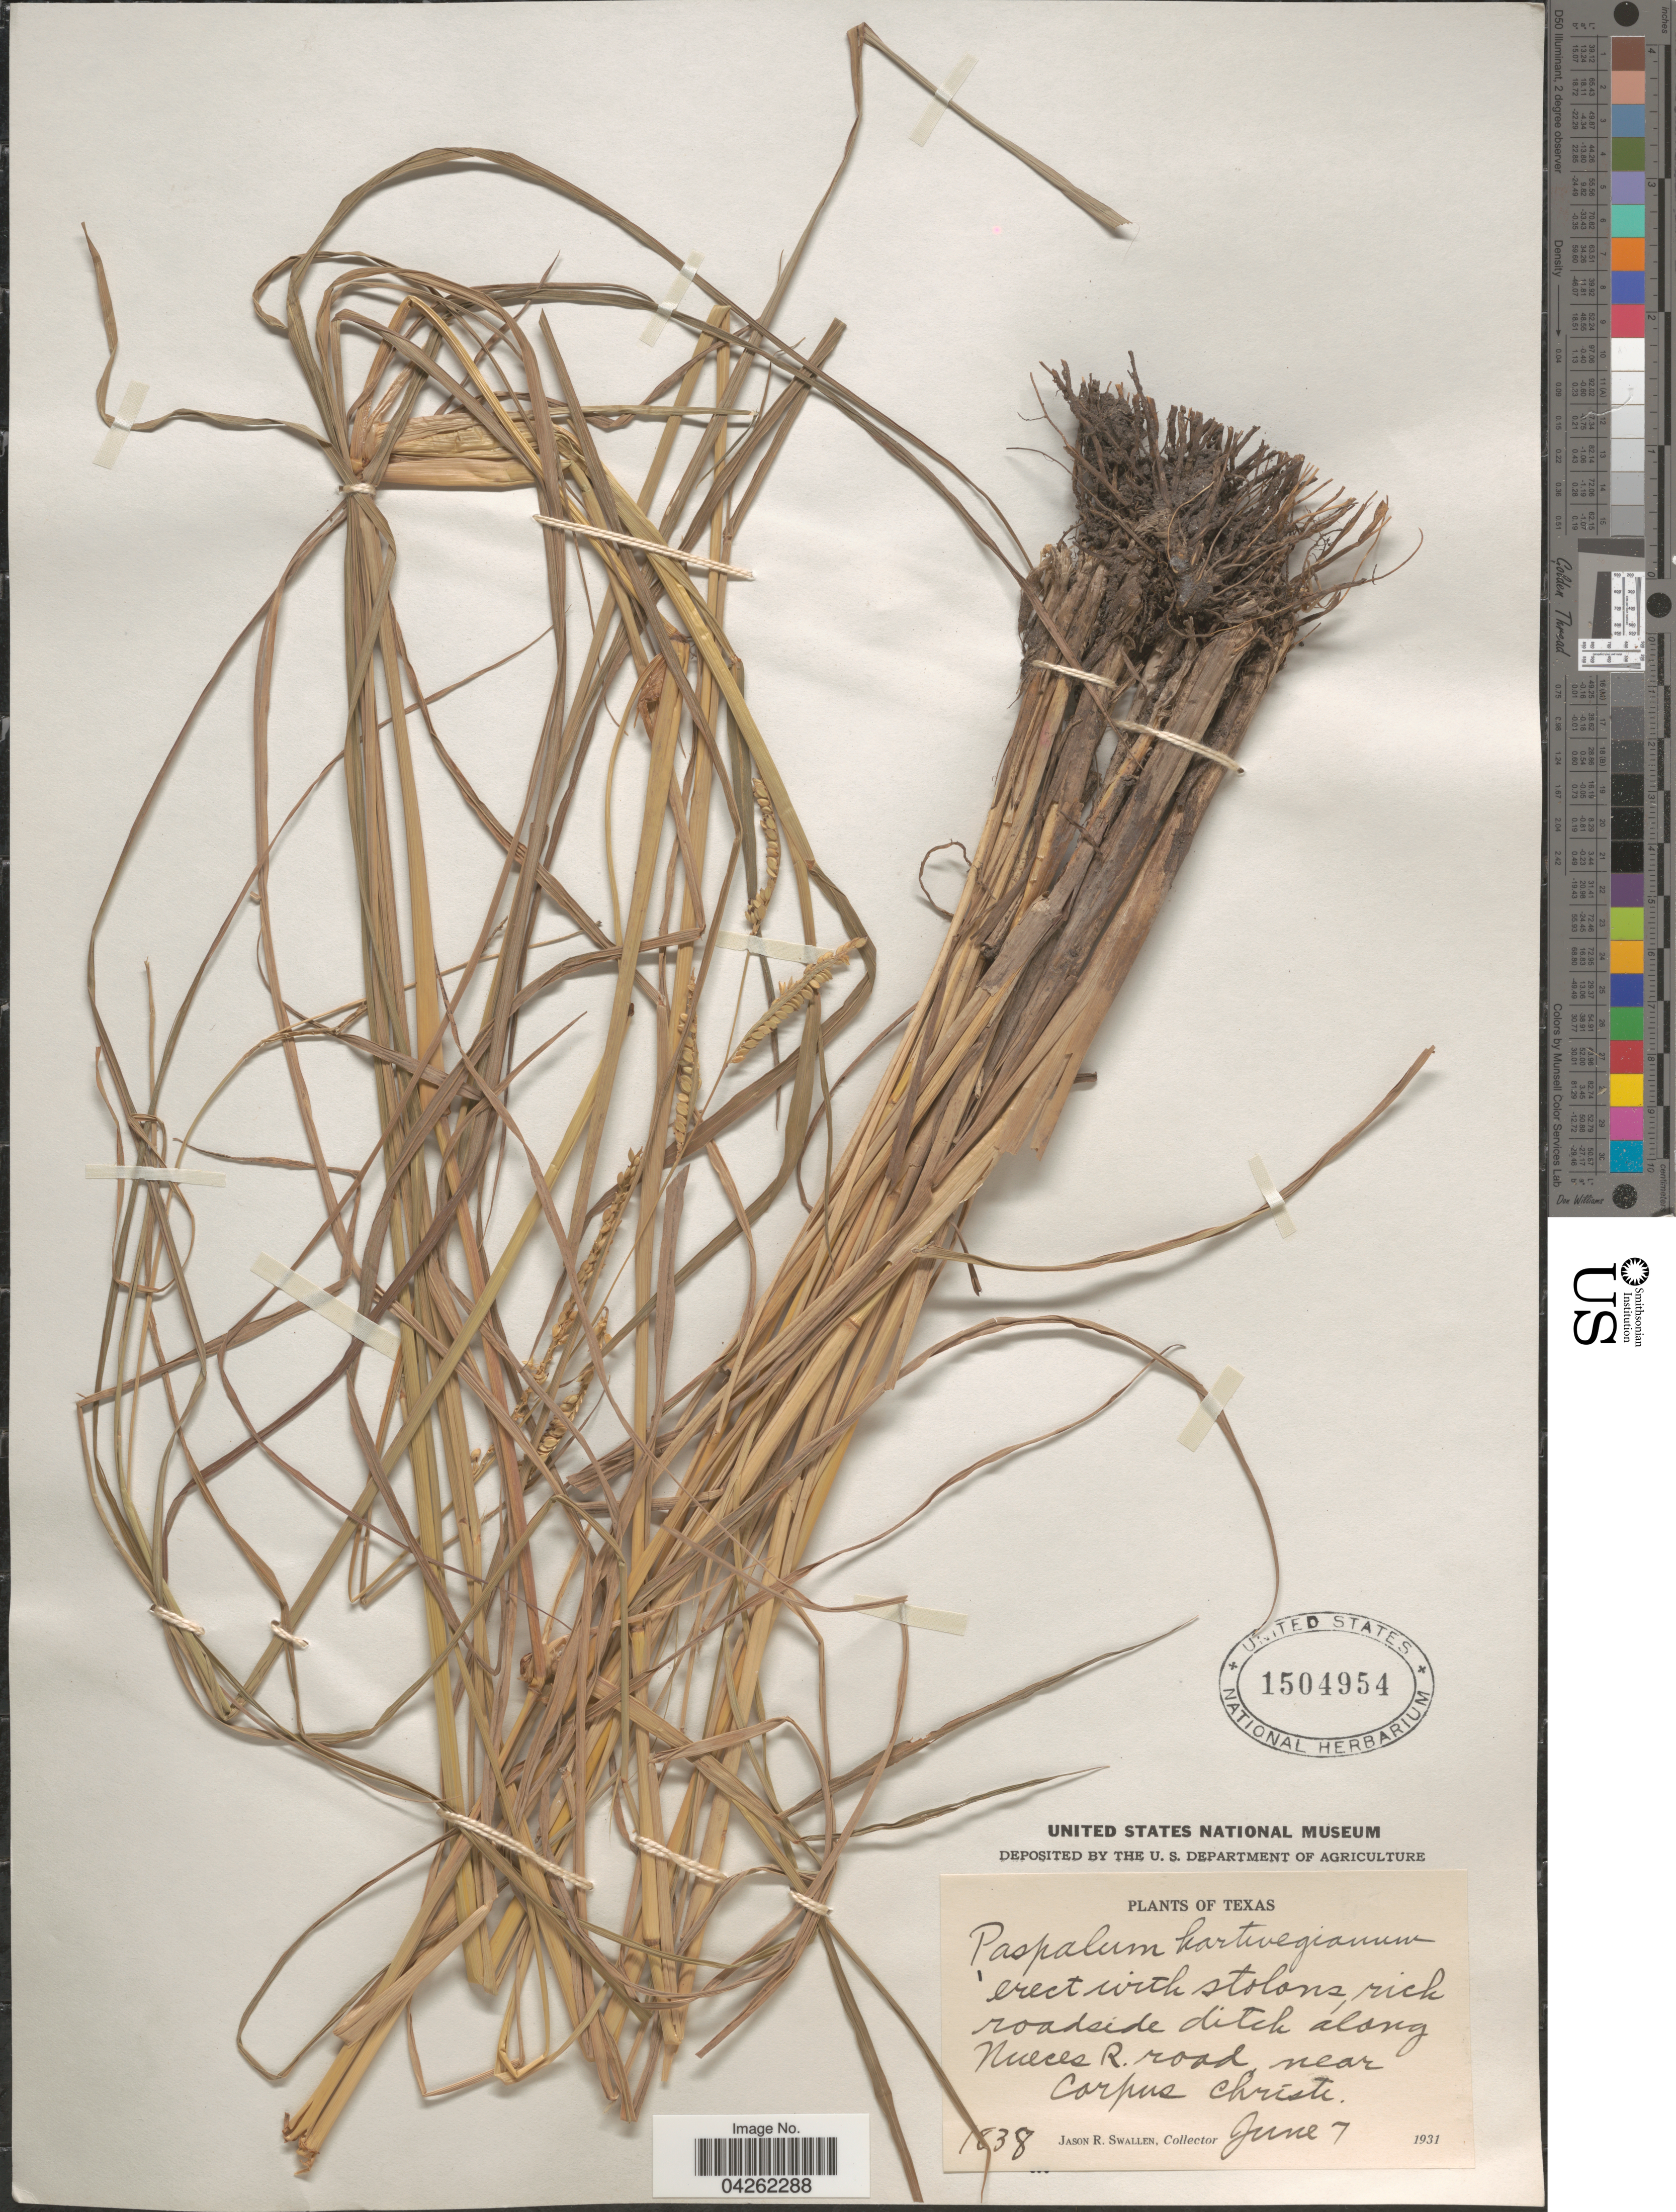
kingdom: Plantae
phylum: Tracheophyta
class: Liliopsida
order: Poales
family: Poaceae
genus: Paspalum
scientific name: Paspalum hartwegianum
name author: E. Fourn.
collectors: J. R. Swallen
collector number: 1838*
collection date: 1931-06-07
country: United States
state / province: Texas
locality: Rich roadside ditch along Nueces R. road, near Corpus Christi.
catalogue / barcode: US 1504954